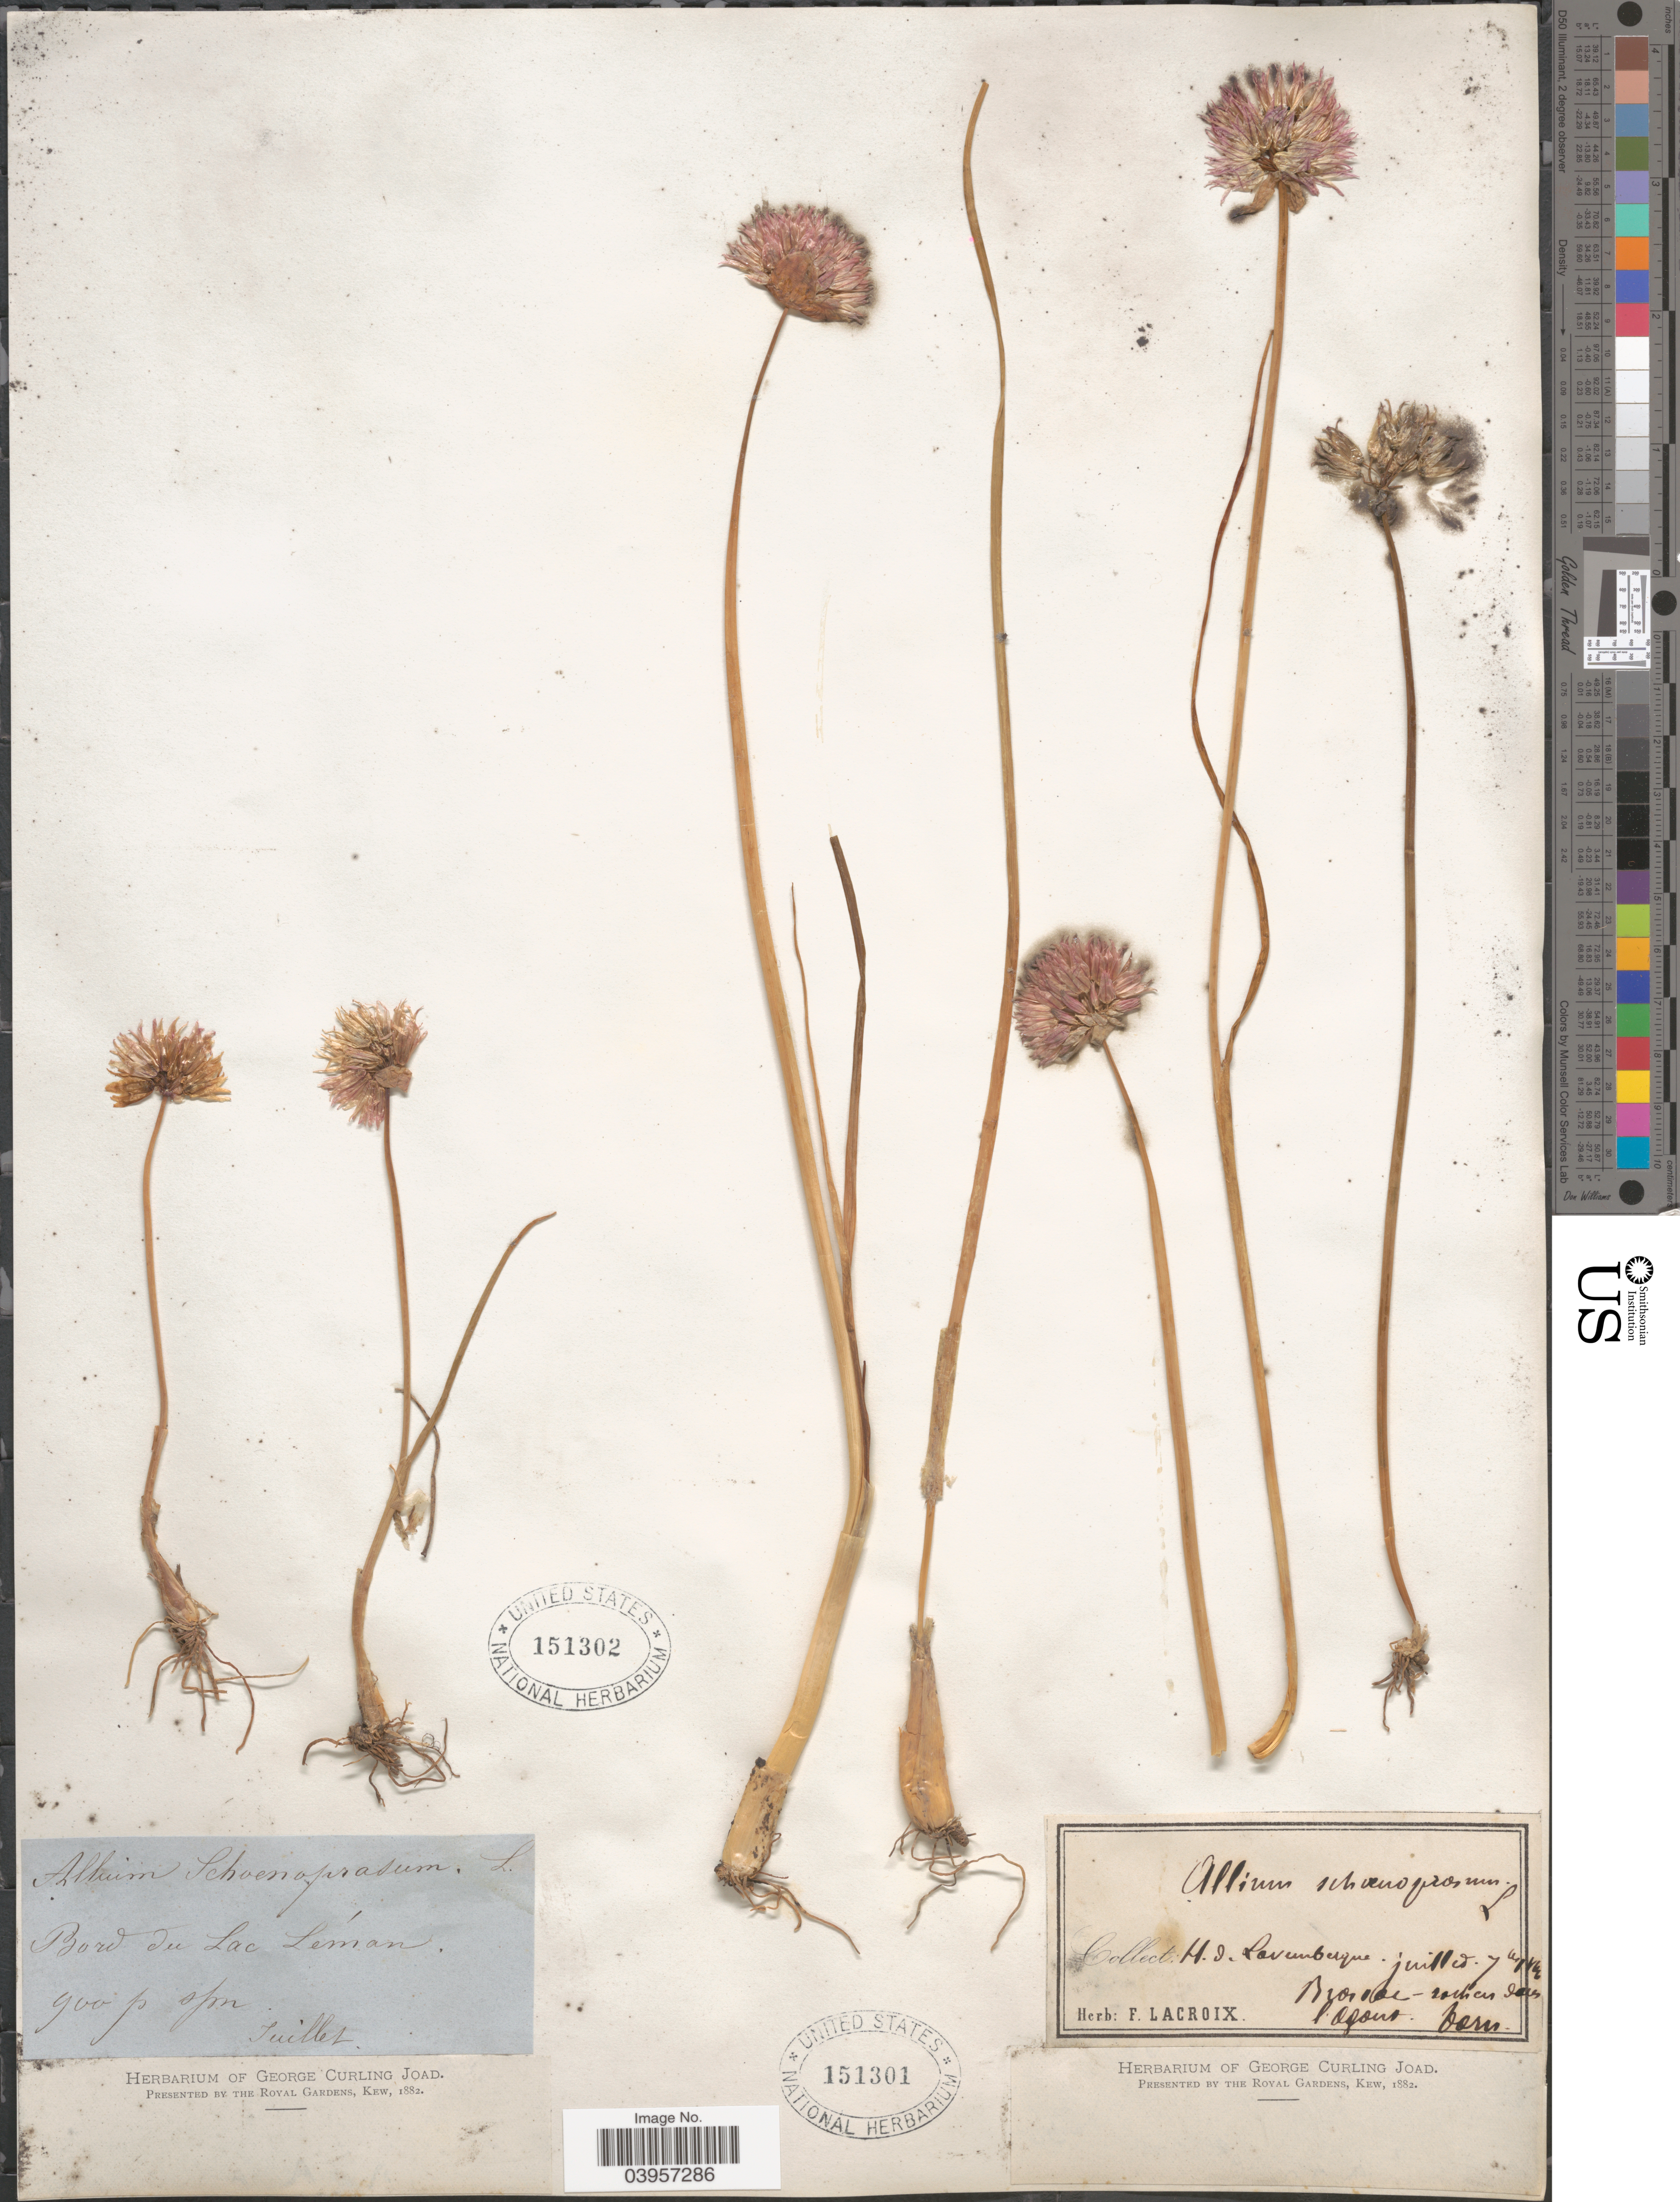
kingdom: Plantae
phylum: Tracheophyta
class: Liliopsida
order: Asparagales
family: Amaryllidaceae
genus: Allium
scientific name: Allium schoenoprasum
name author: L.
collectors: ex herb. F. Lacroix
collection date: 1866-07-07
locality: H. d. Lavenberque. Brocade - rochiers dan l. Agout. Bern.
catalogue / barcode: US 151301